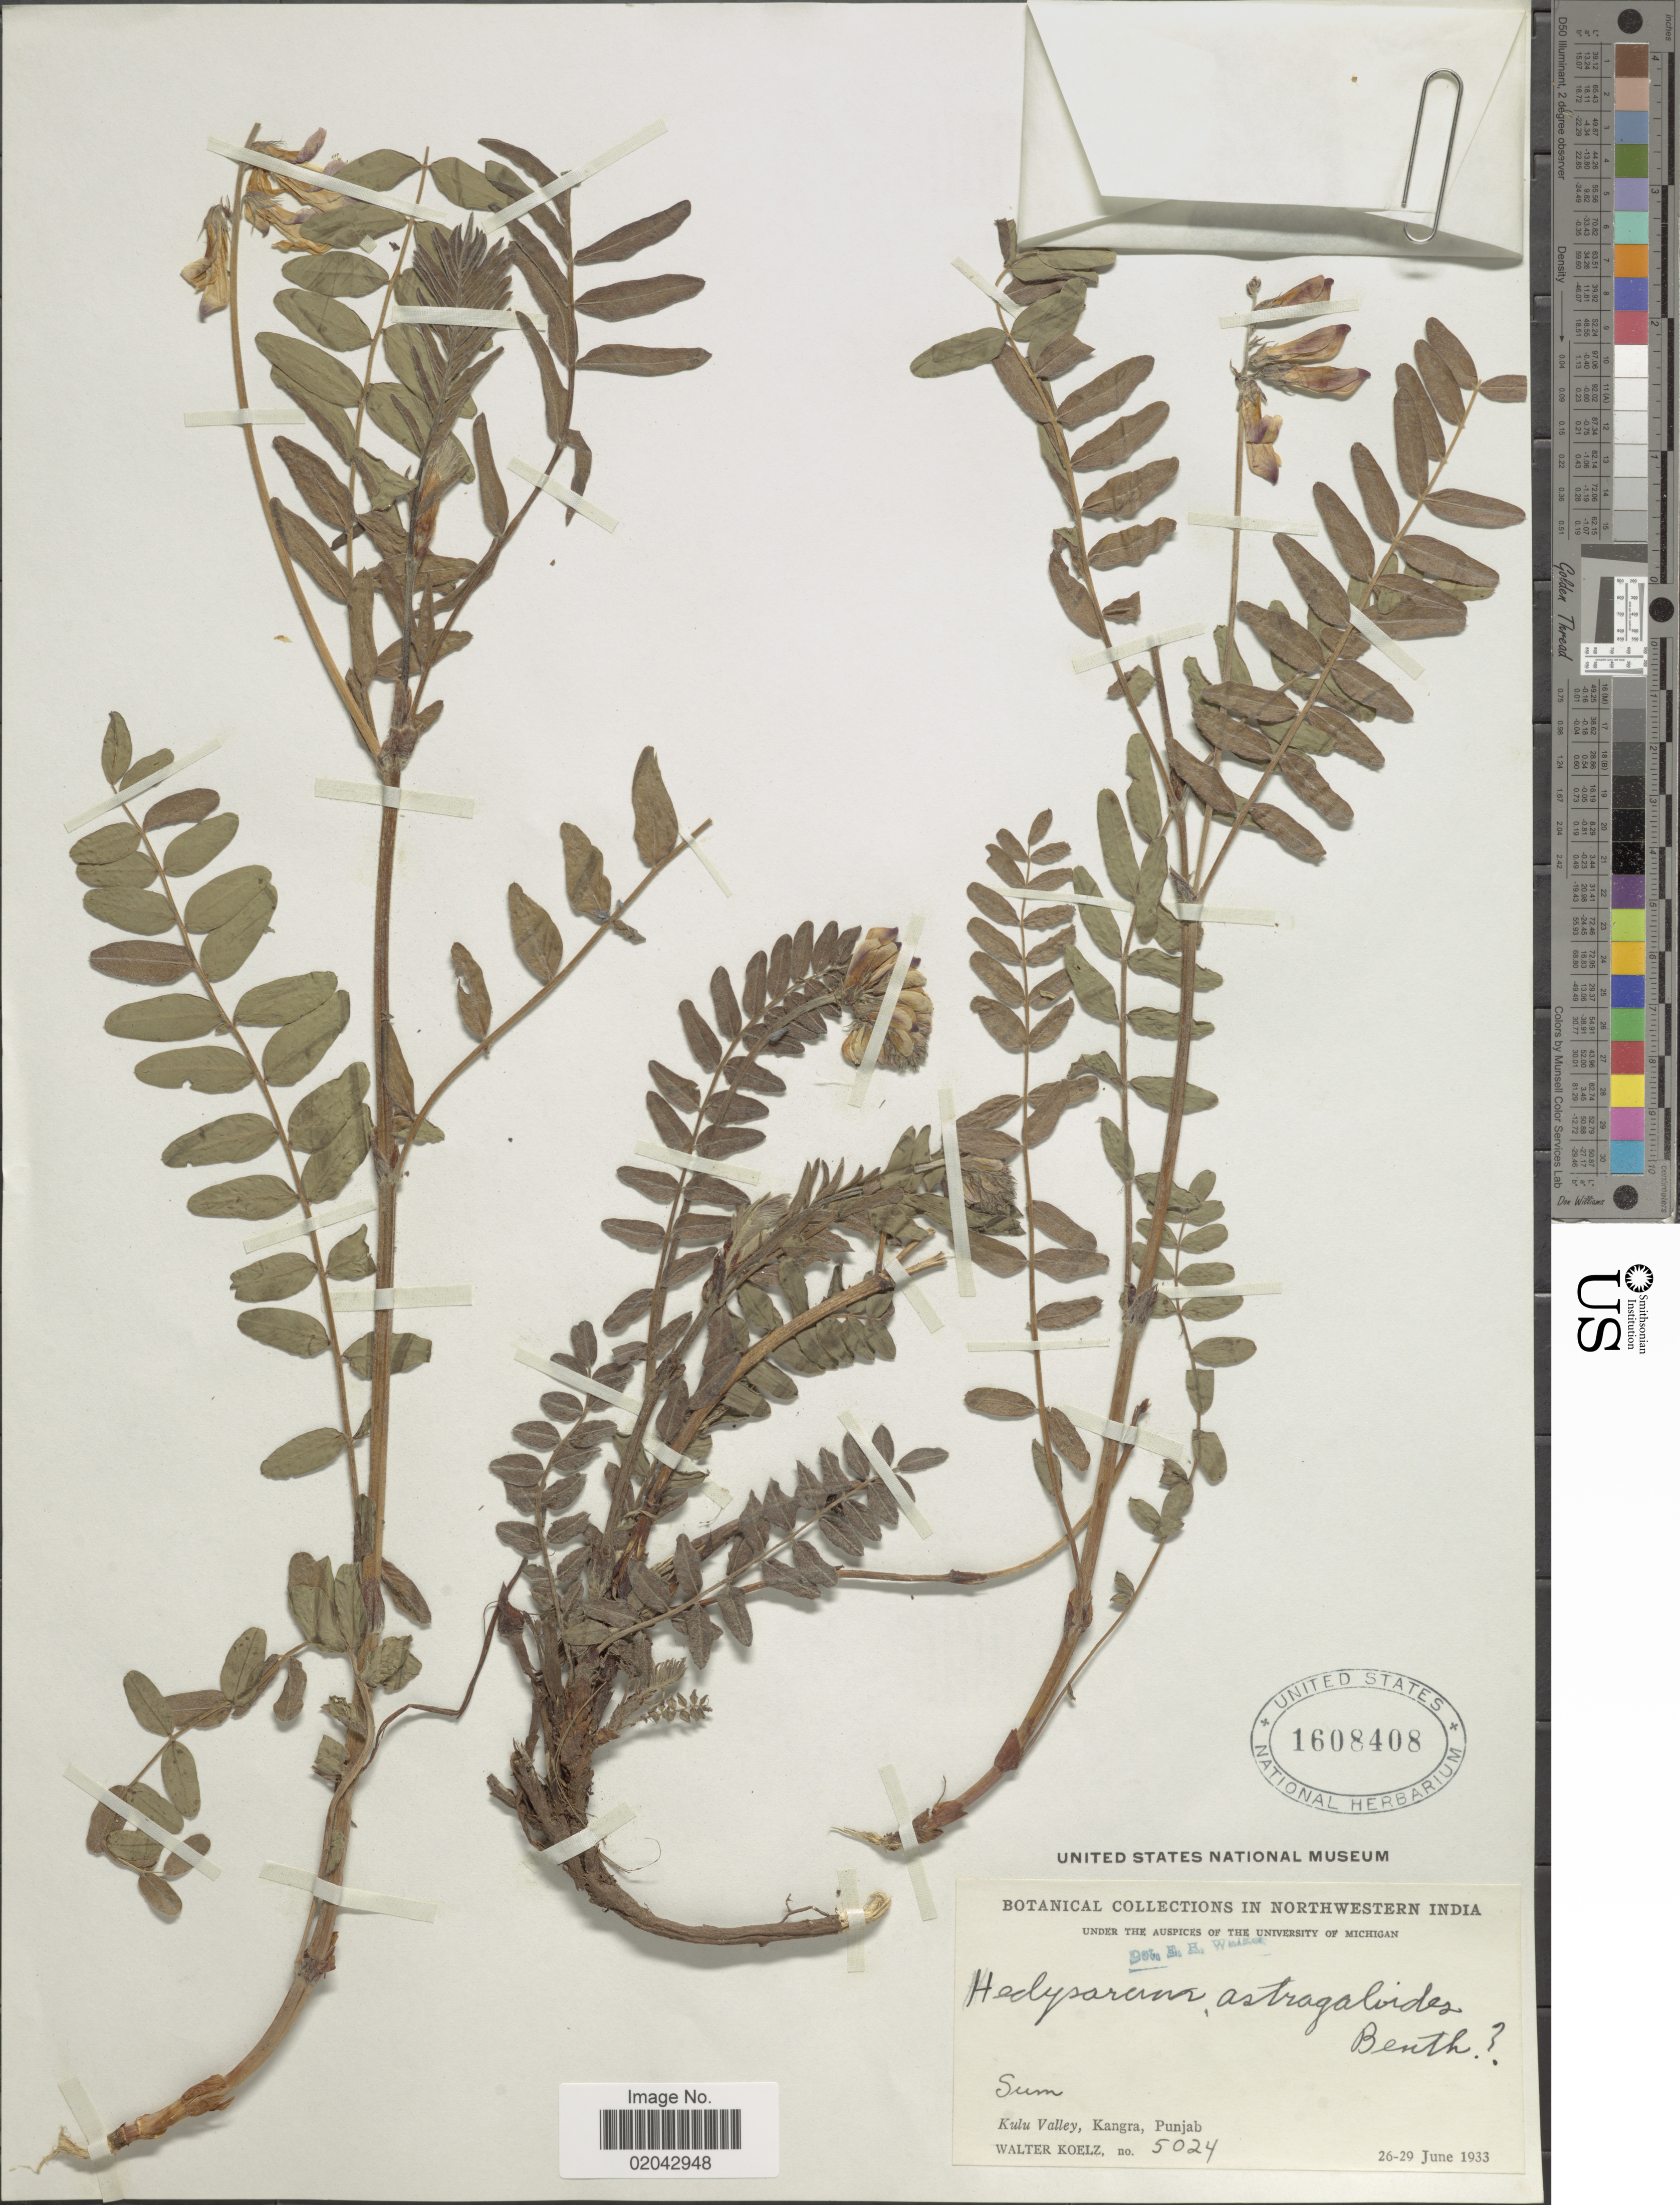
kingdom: Plantae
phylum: Tracheophyta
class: Magnoliopsida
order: Fabales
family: Fabaceae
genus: Hedysarum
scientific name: Hedysarum astragaloides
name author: Benth.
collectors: W. N. Koelz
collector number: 5024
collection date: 1933-06-26/1933-06-29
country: India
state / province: Punjab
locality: Northwestern India, Kulu Valley, Kangra, Punjab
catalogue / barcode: US 1608408